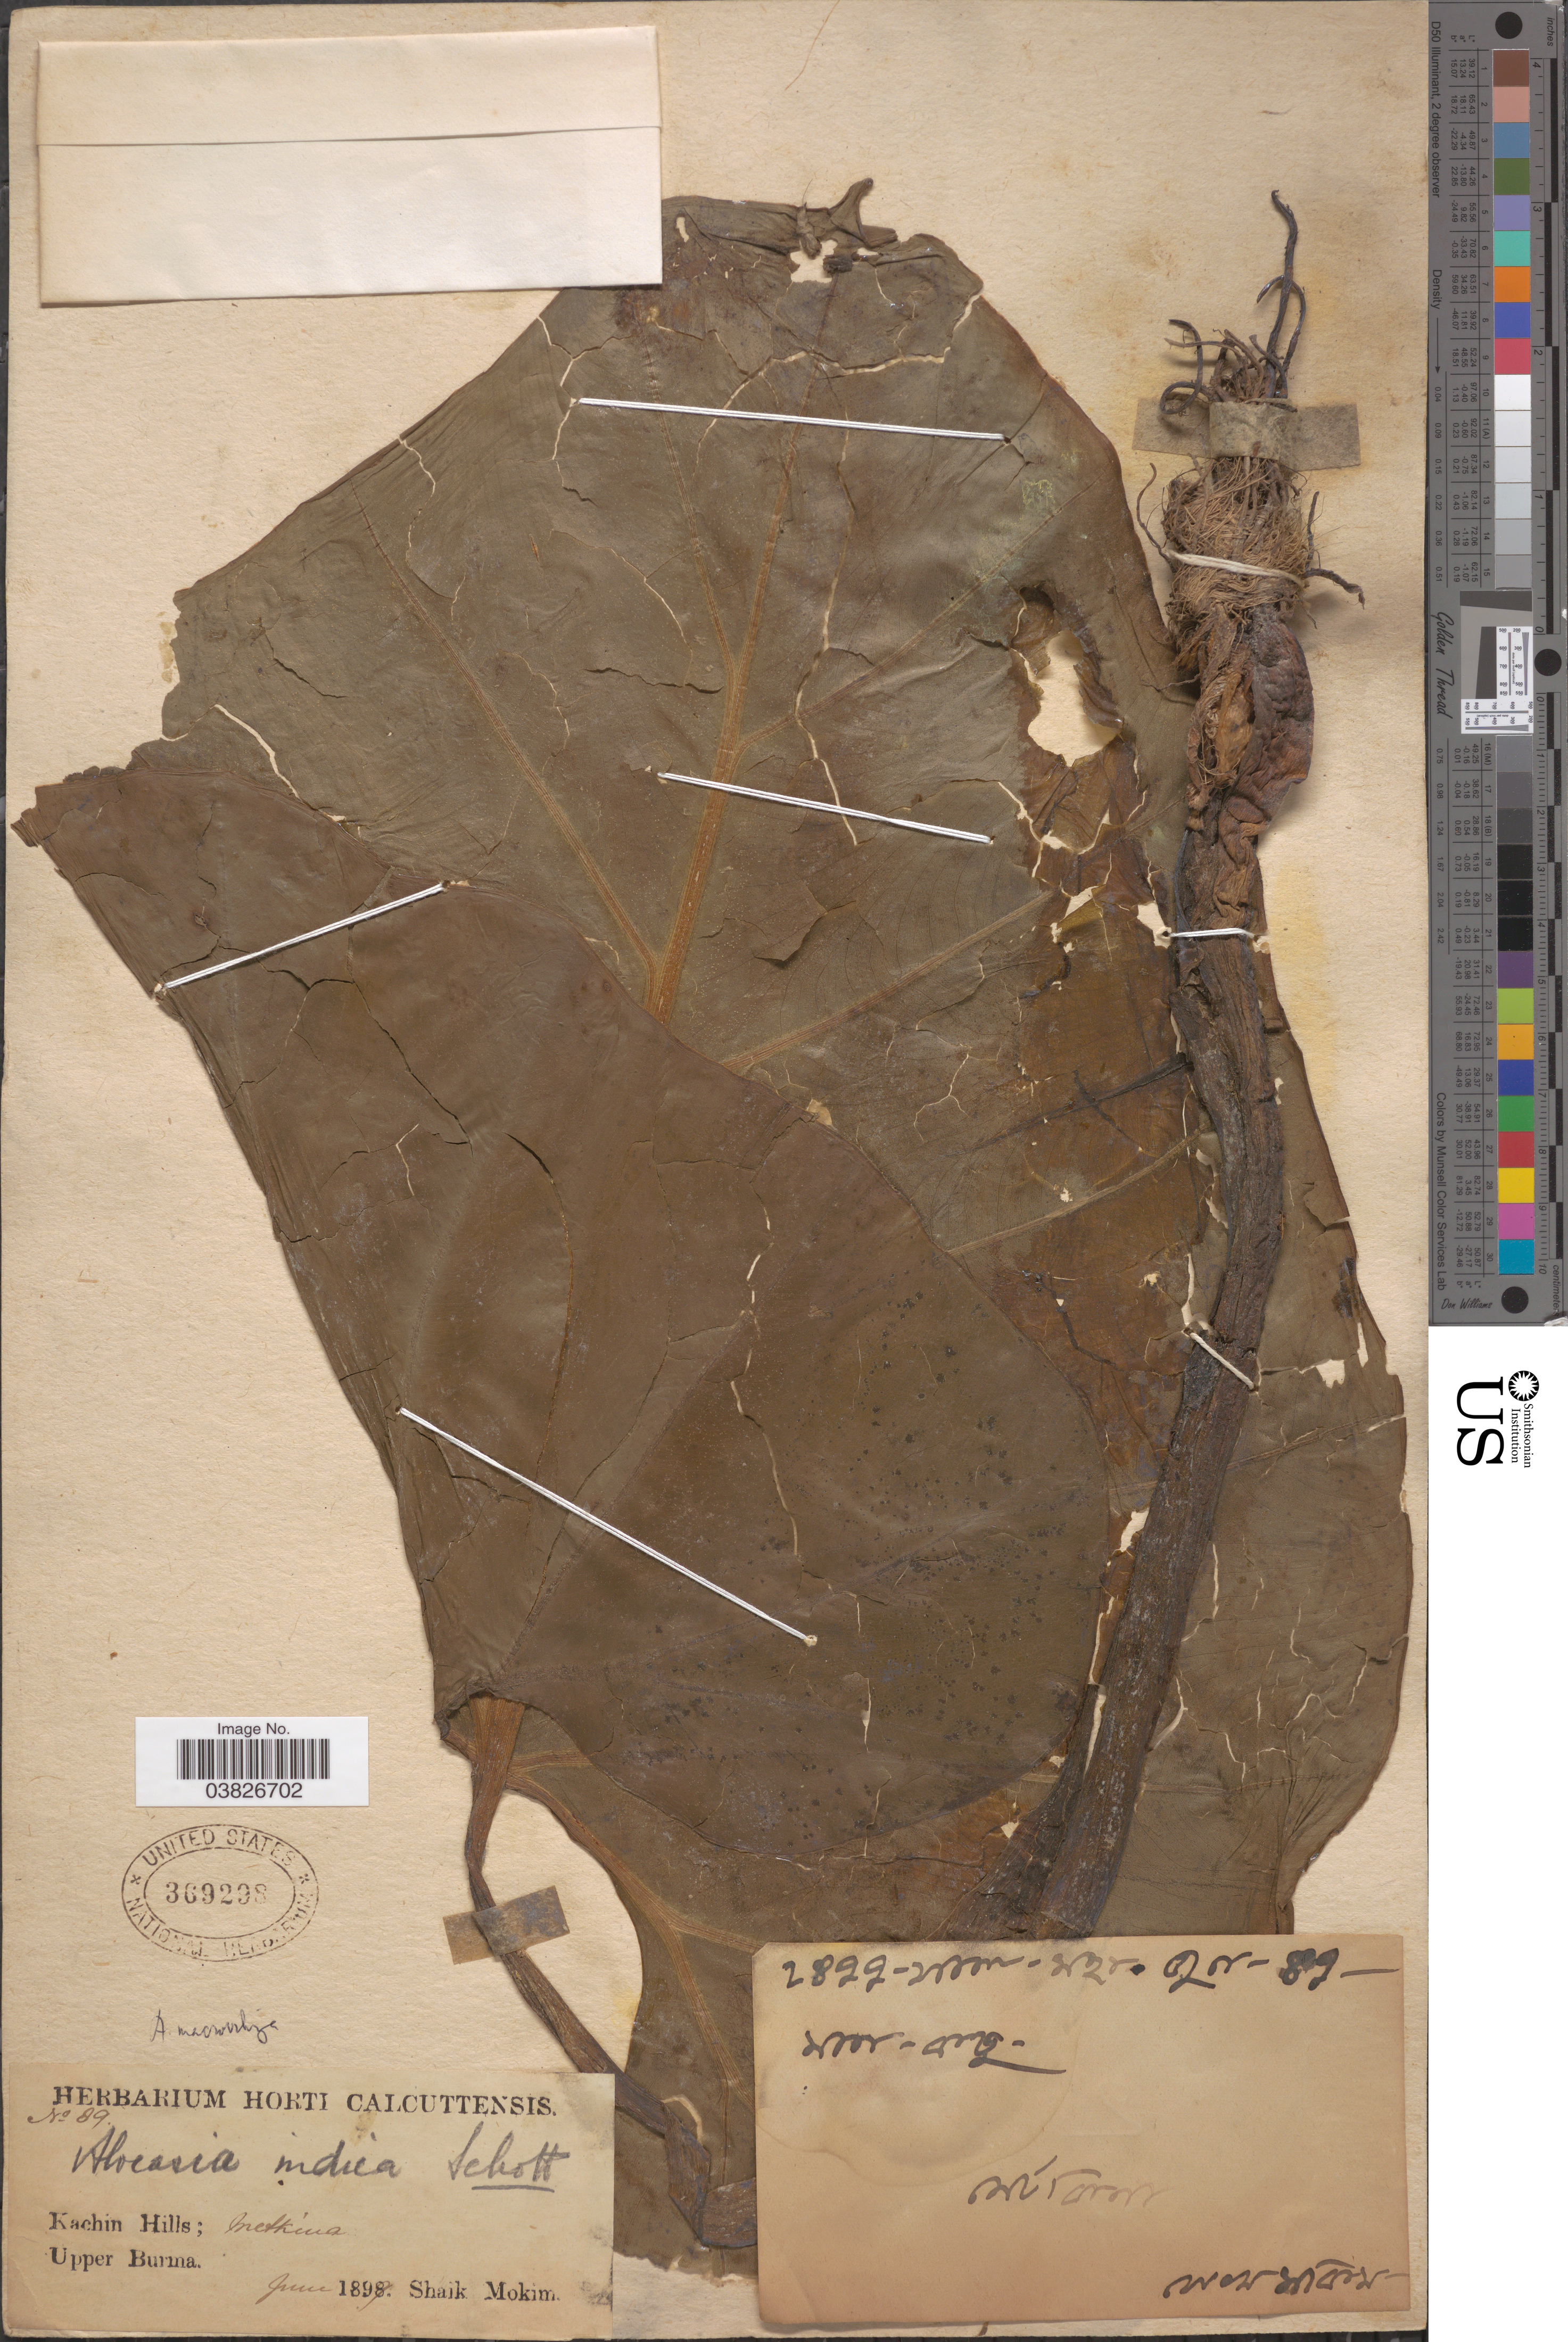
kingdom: Plantae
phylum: Tracheophyta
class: Liliopsida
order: Alismatales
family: Araceae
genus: Alocasia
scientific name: Alocasia macrorrhizos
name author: (L.) G. Don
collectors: S. Mokim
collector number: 89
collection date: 1899-06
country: Myanmar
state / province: Kachin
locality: Kachin Hills; Metkina. Upper Burina.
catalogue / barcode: US 369298